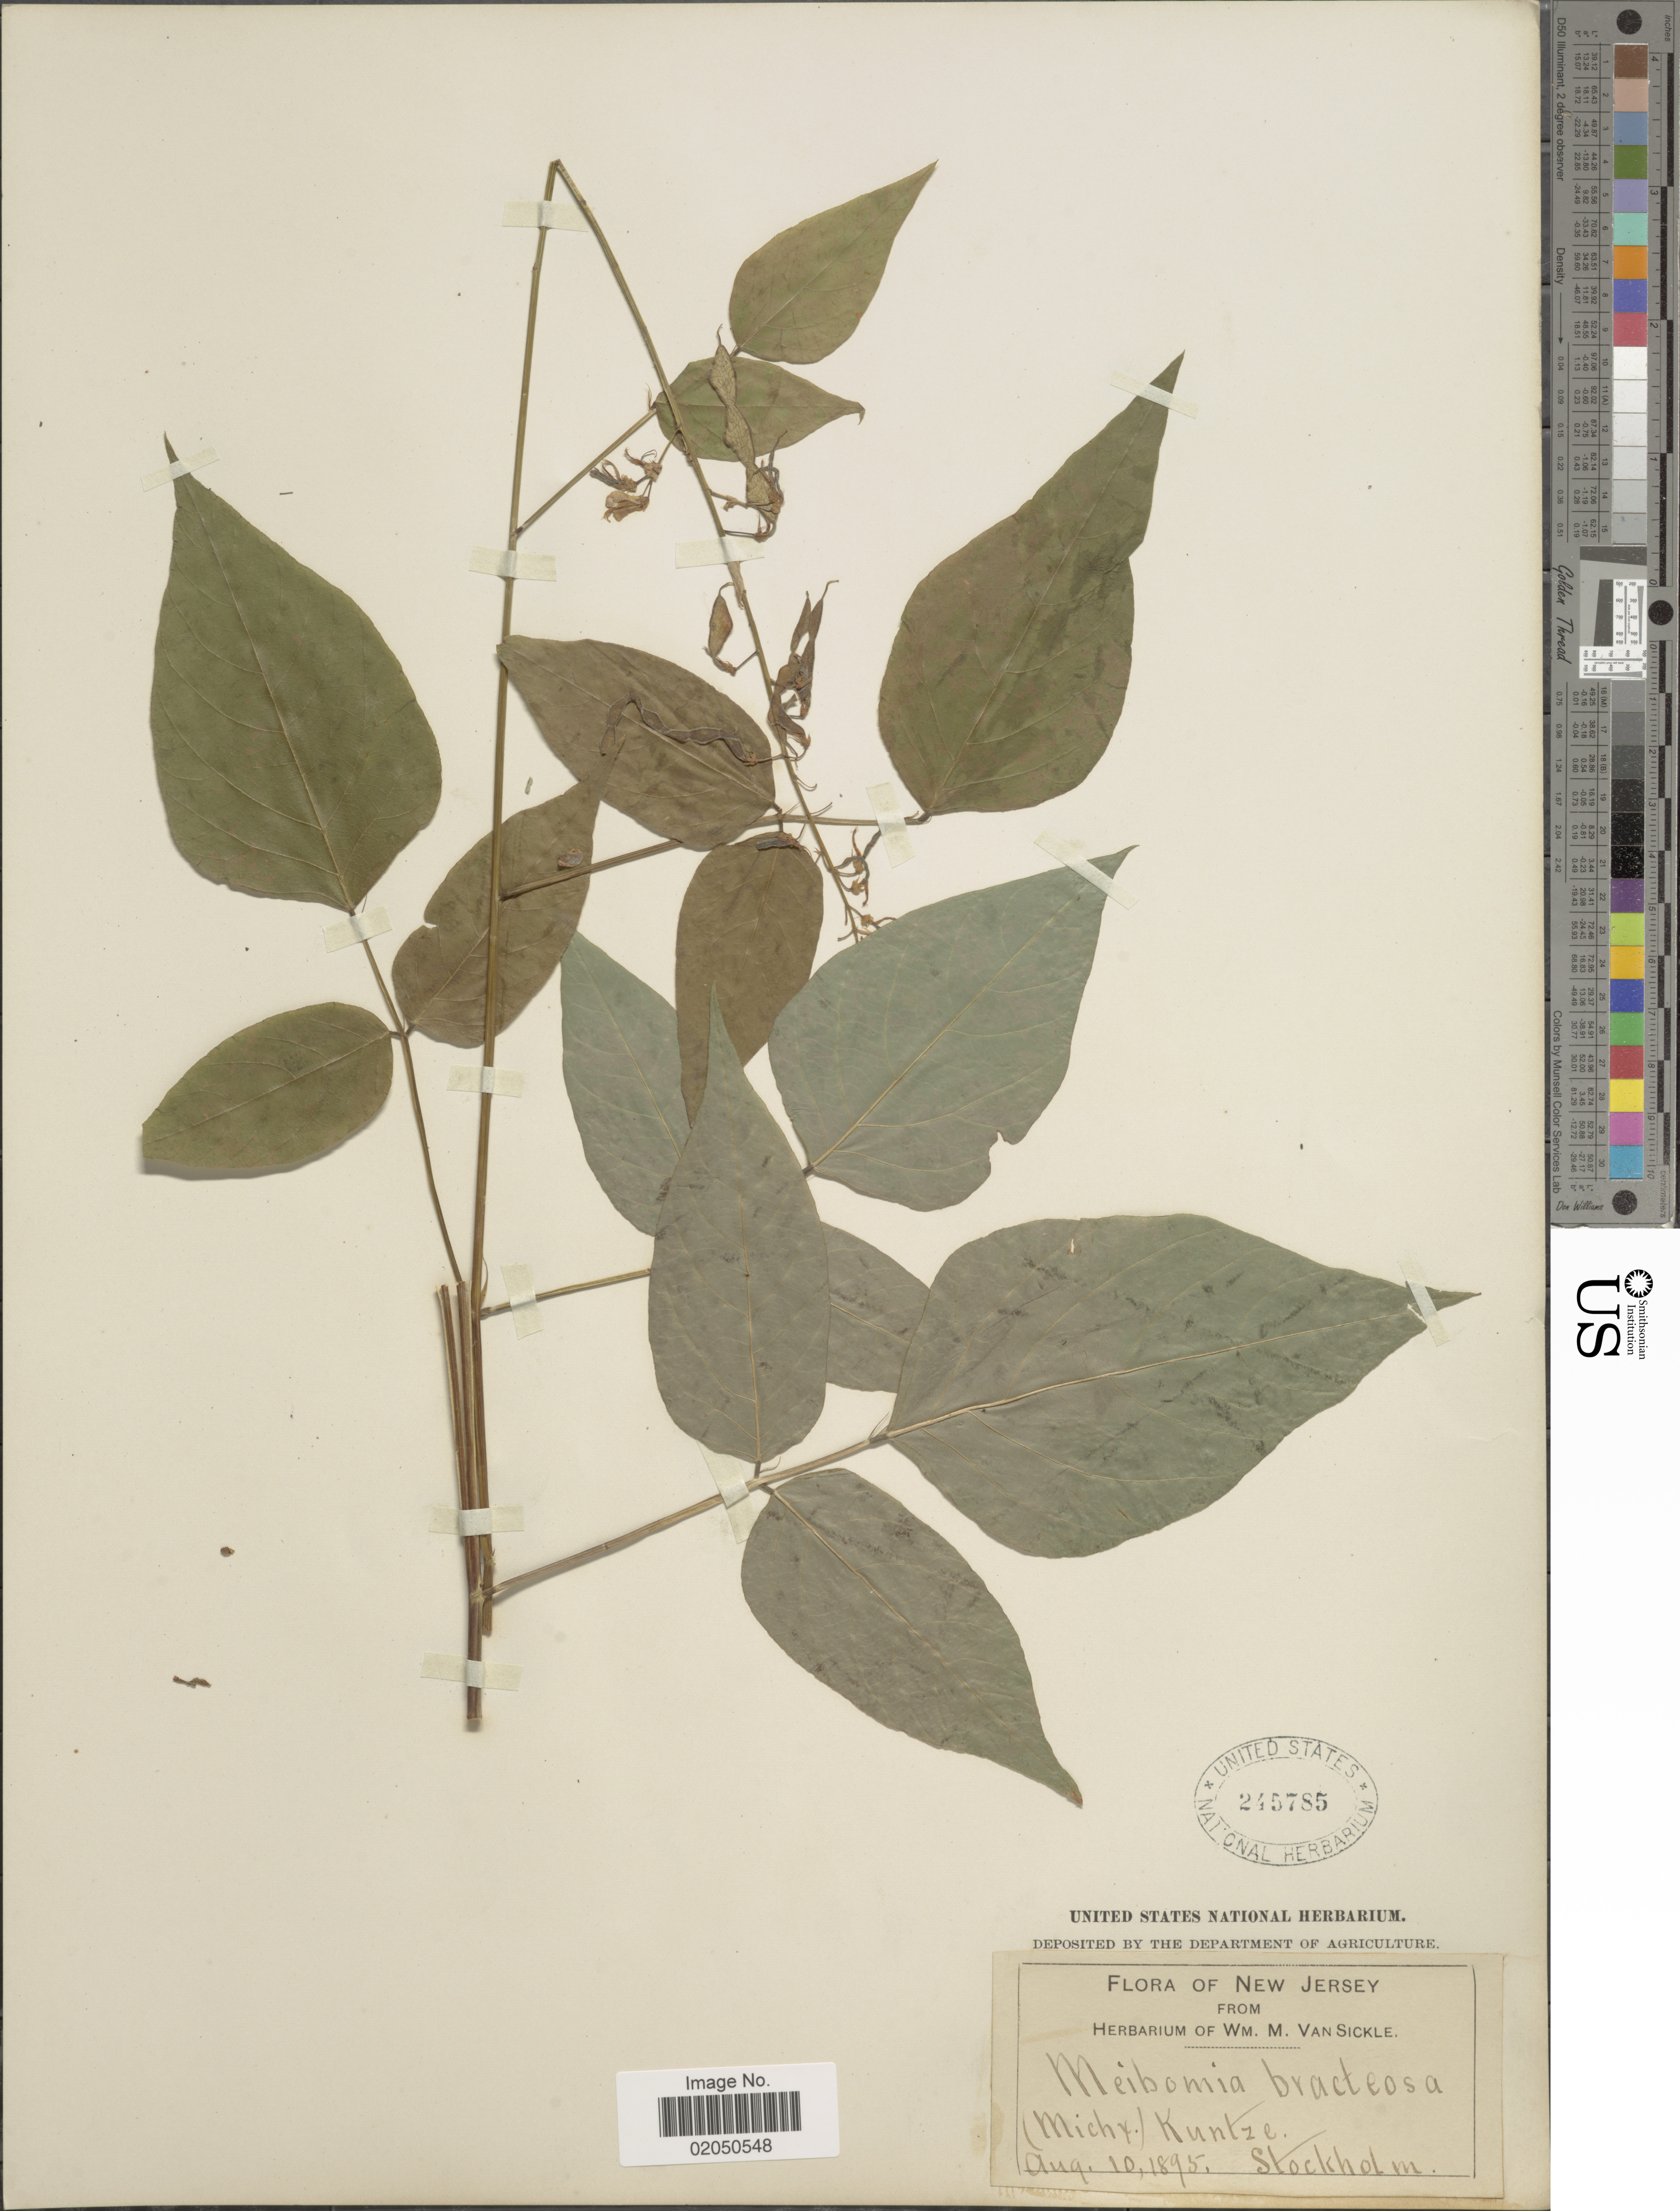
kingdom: Plantae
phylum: Tracheophyta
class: Magnoliopsida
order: Fabales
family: Fabaceae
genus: Desmodium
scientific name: Desmodium cuspidatum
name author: (Muhl. ex Willd.) Loudon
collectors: ex herb. Wm. M. Van Sickle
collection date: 1895-08-10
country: United States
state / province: New Jersey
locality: Stockholm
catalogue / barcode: US 245785